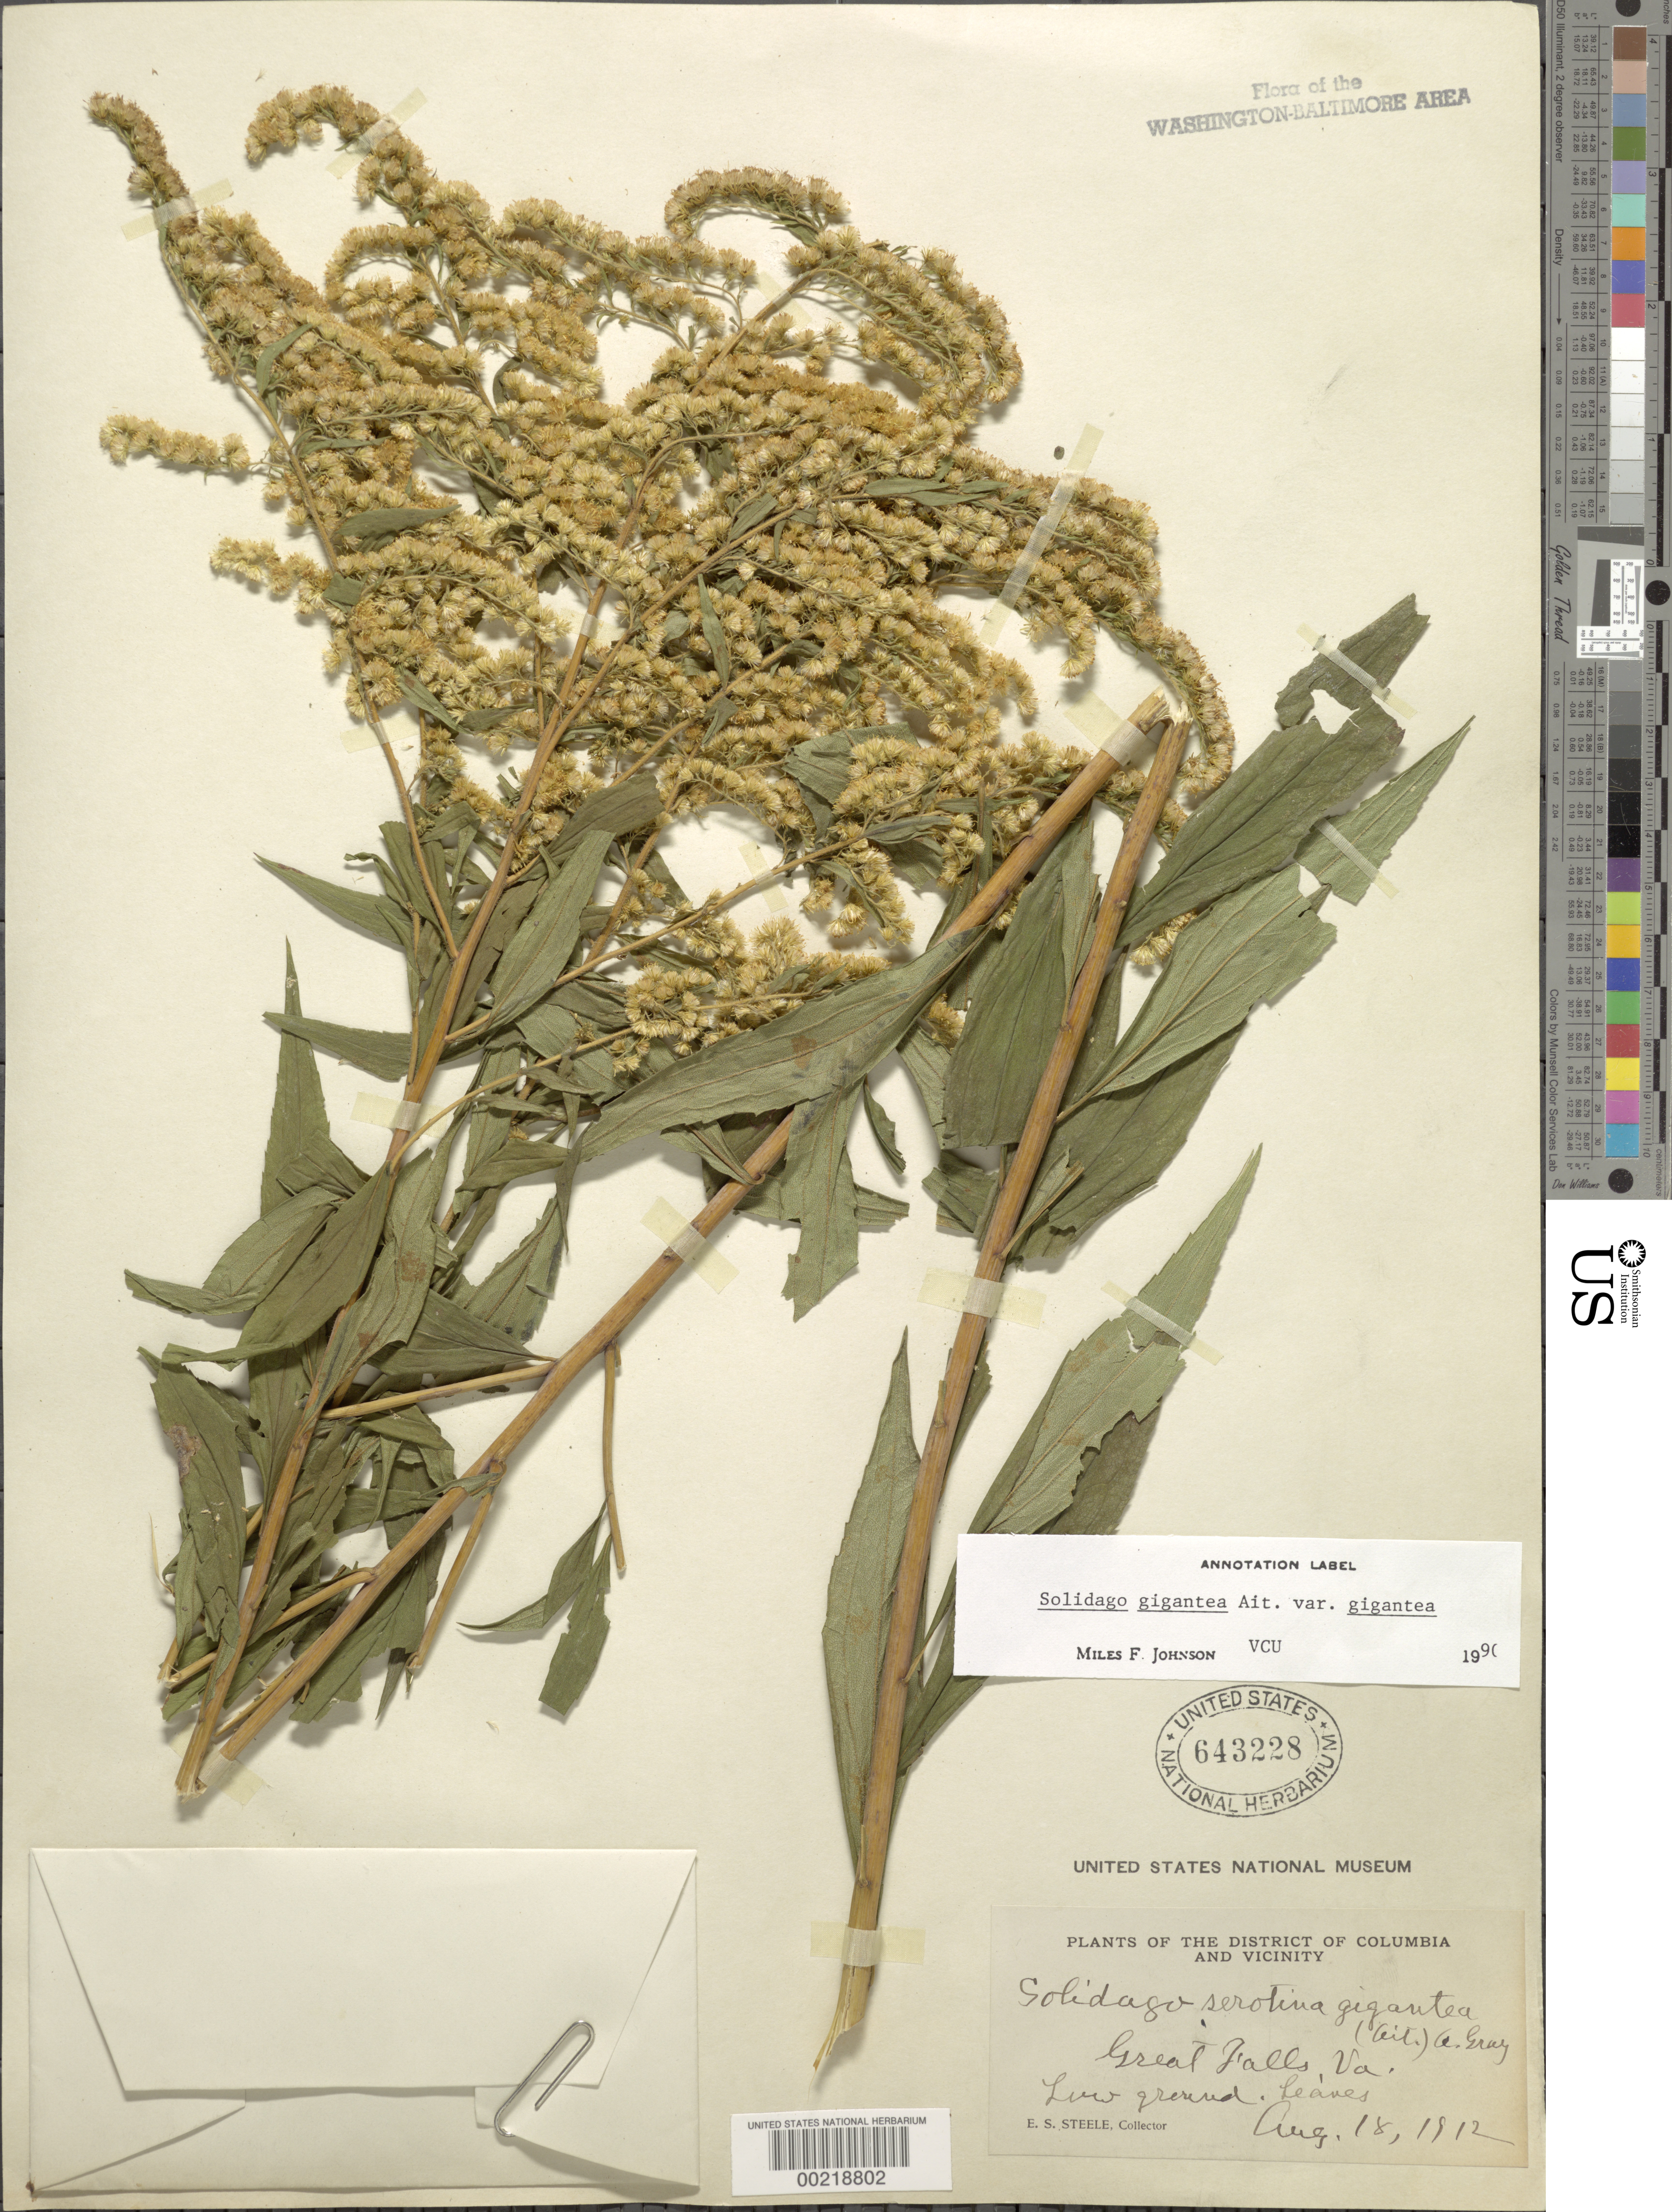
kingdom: Plantae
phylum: Tracheophyta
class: Magnoliopsida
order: Asterales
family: Asteraceae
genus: Solidago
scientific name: Solidago gigantea var. gigantea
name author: Aiton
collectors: E. Steele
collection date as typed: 18 Aug 1912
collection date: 1912-08-18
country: United States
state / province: Virginia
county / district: Fairfax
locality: Great Falls C. & O. Canal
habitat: Low ground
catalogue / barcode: US 643228